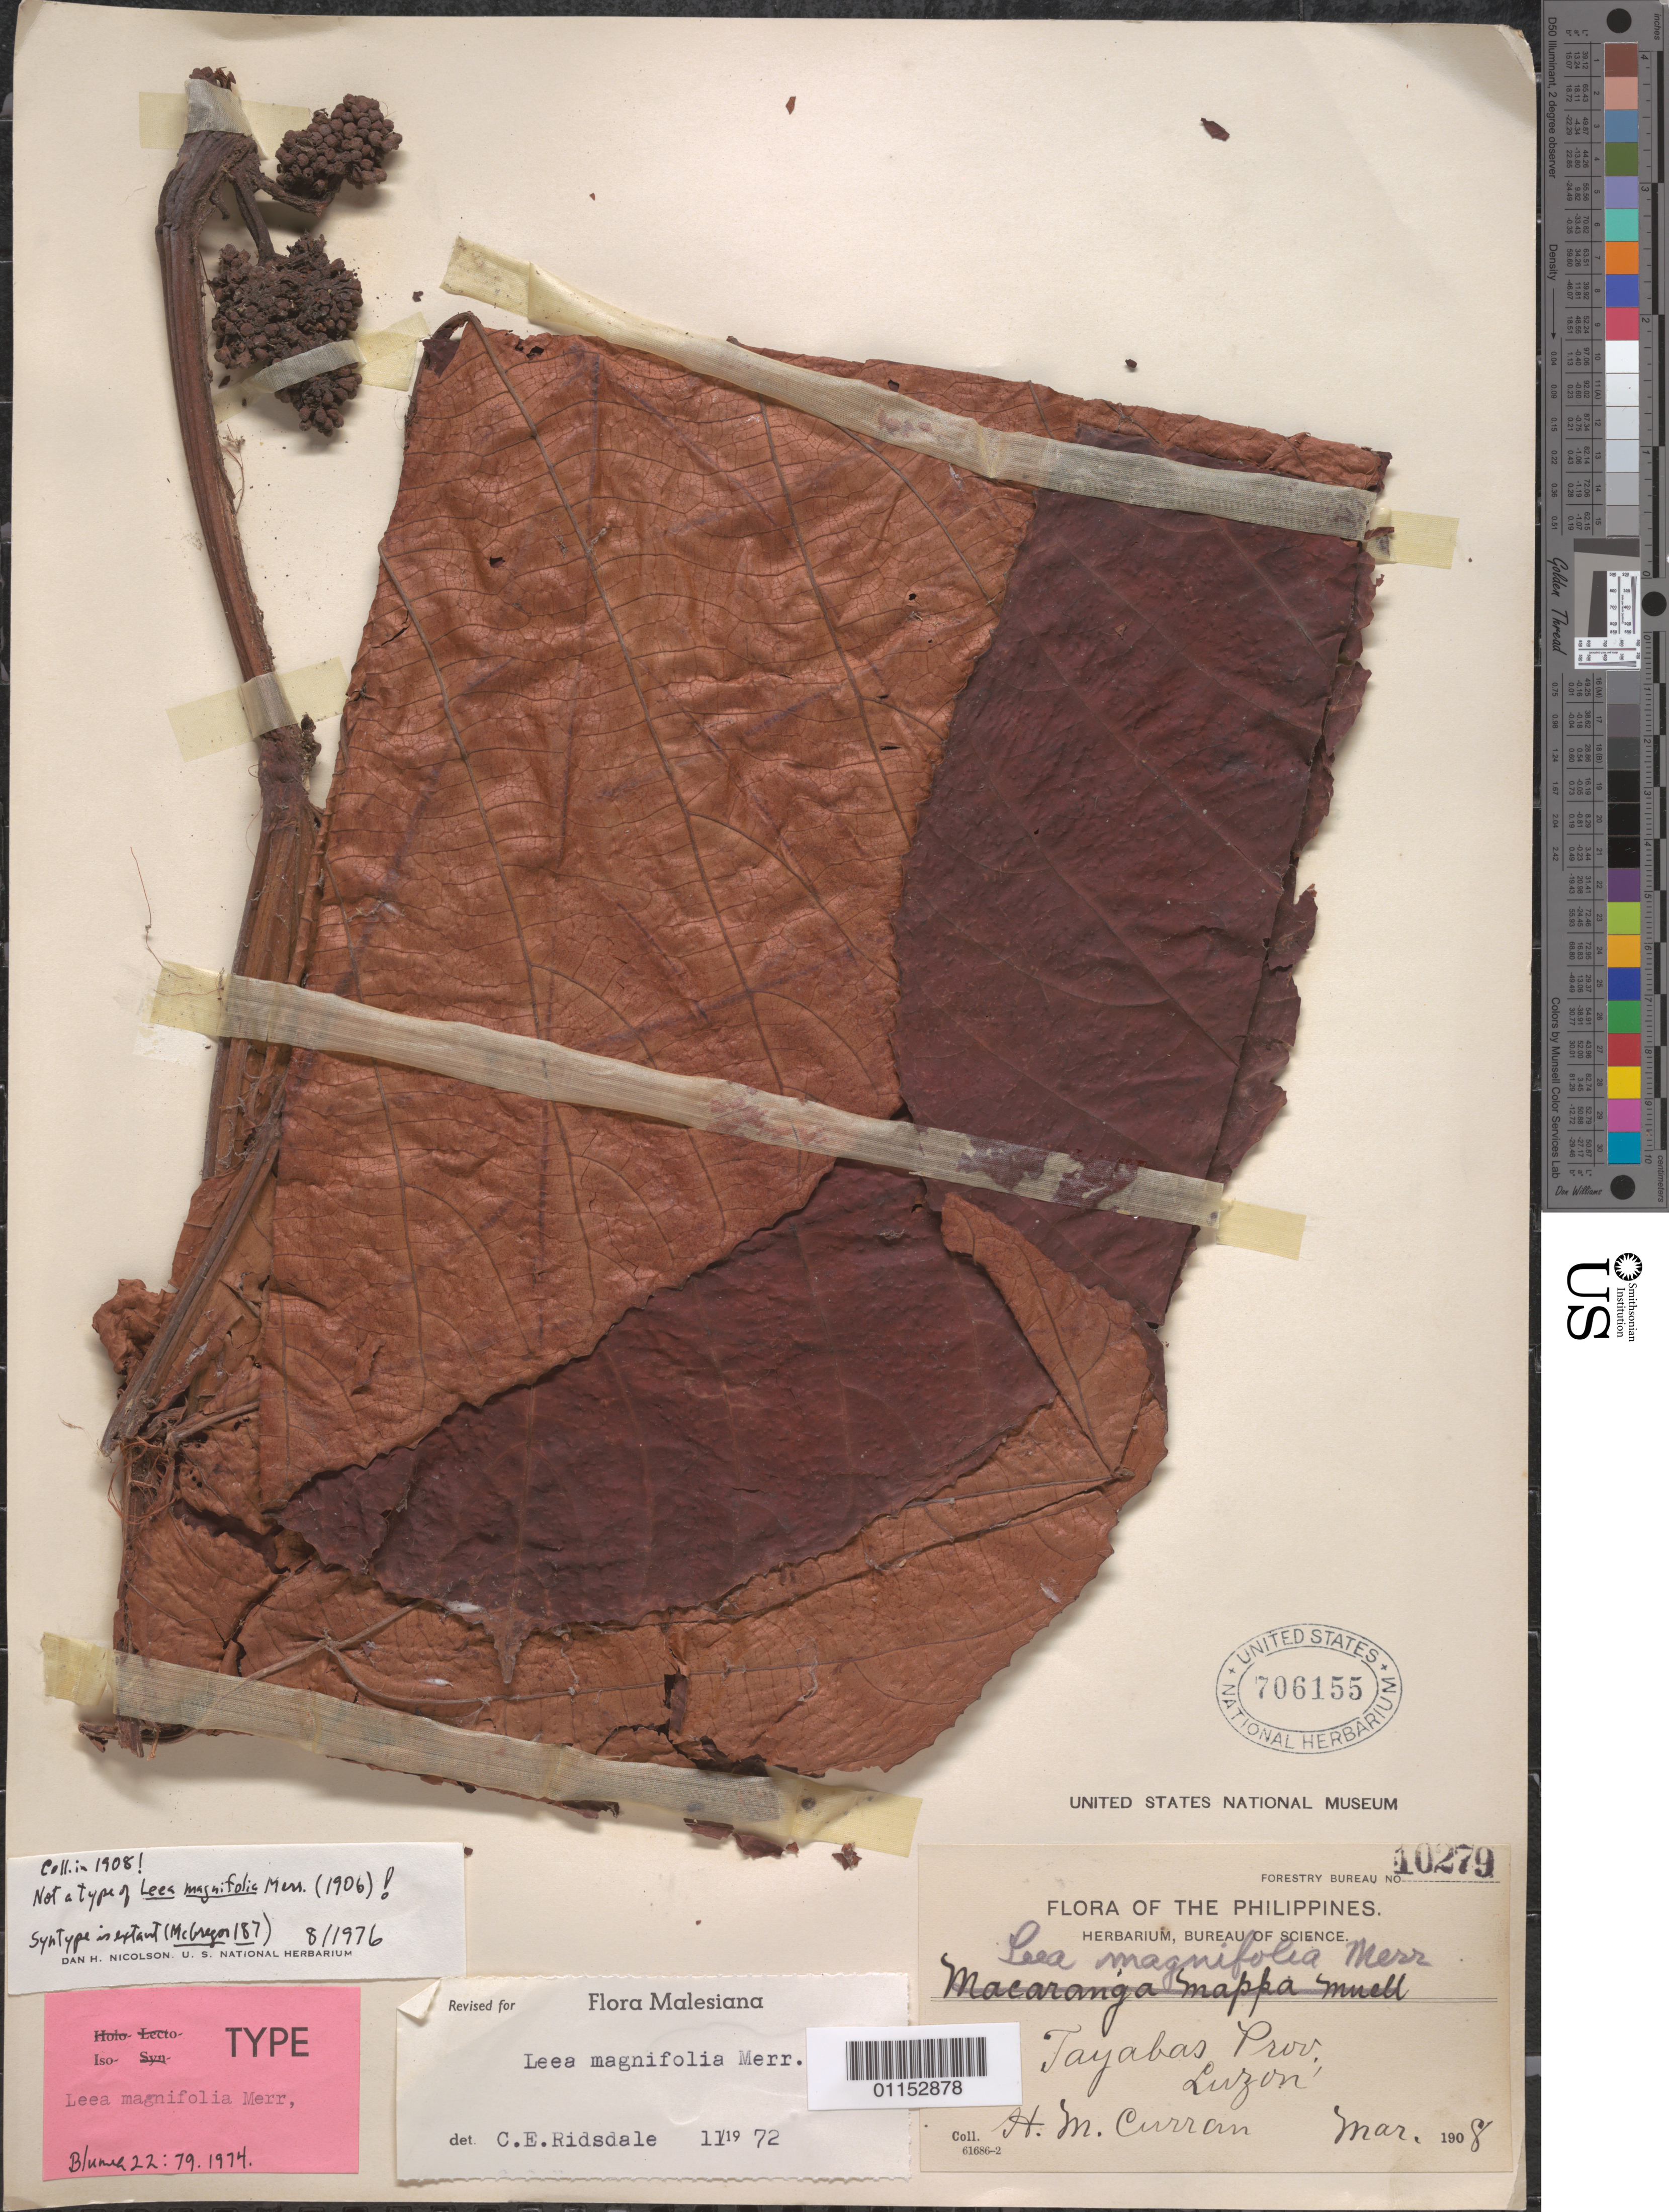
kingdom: Plantae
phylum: Tracheophyta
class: Magnoliopsida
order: Vitales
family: Vitaceae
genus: Leea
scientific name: Leea negrosensis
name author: Elmer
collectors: H. M. Curran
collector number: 10279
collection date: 1908-03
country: Philippines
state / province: Calabarzon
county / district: Quezon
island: Luzon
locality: Luzon. Tayabas.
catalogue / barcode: US 706155